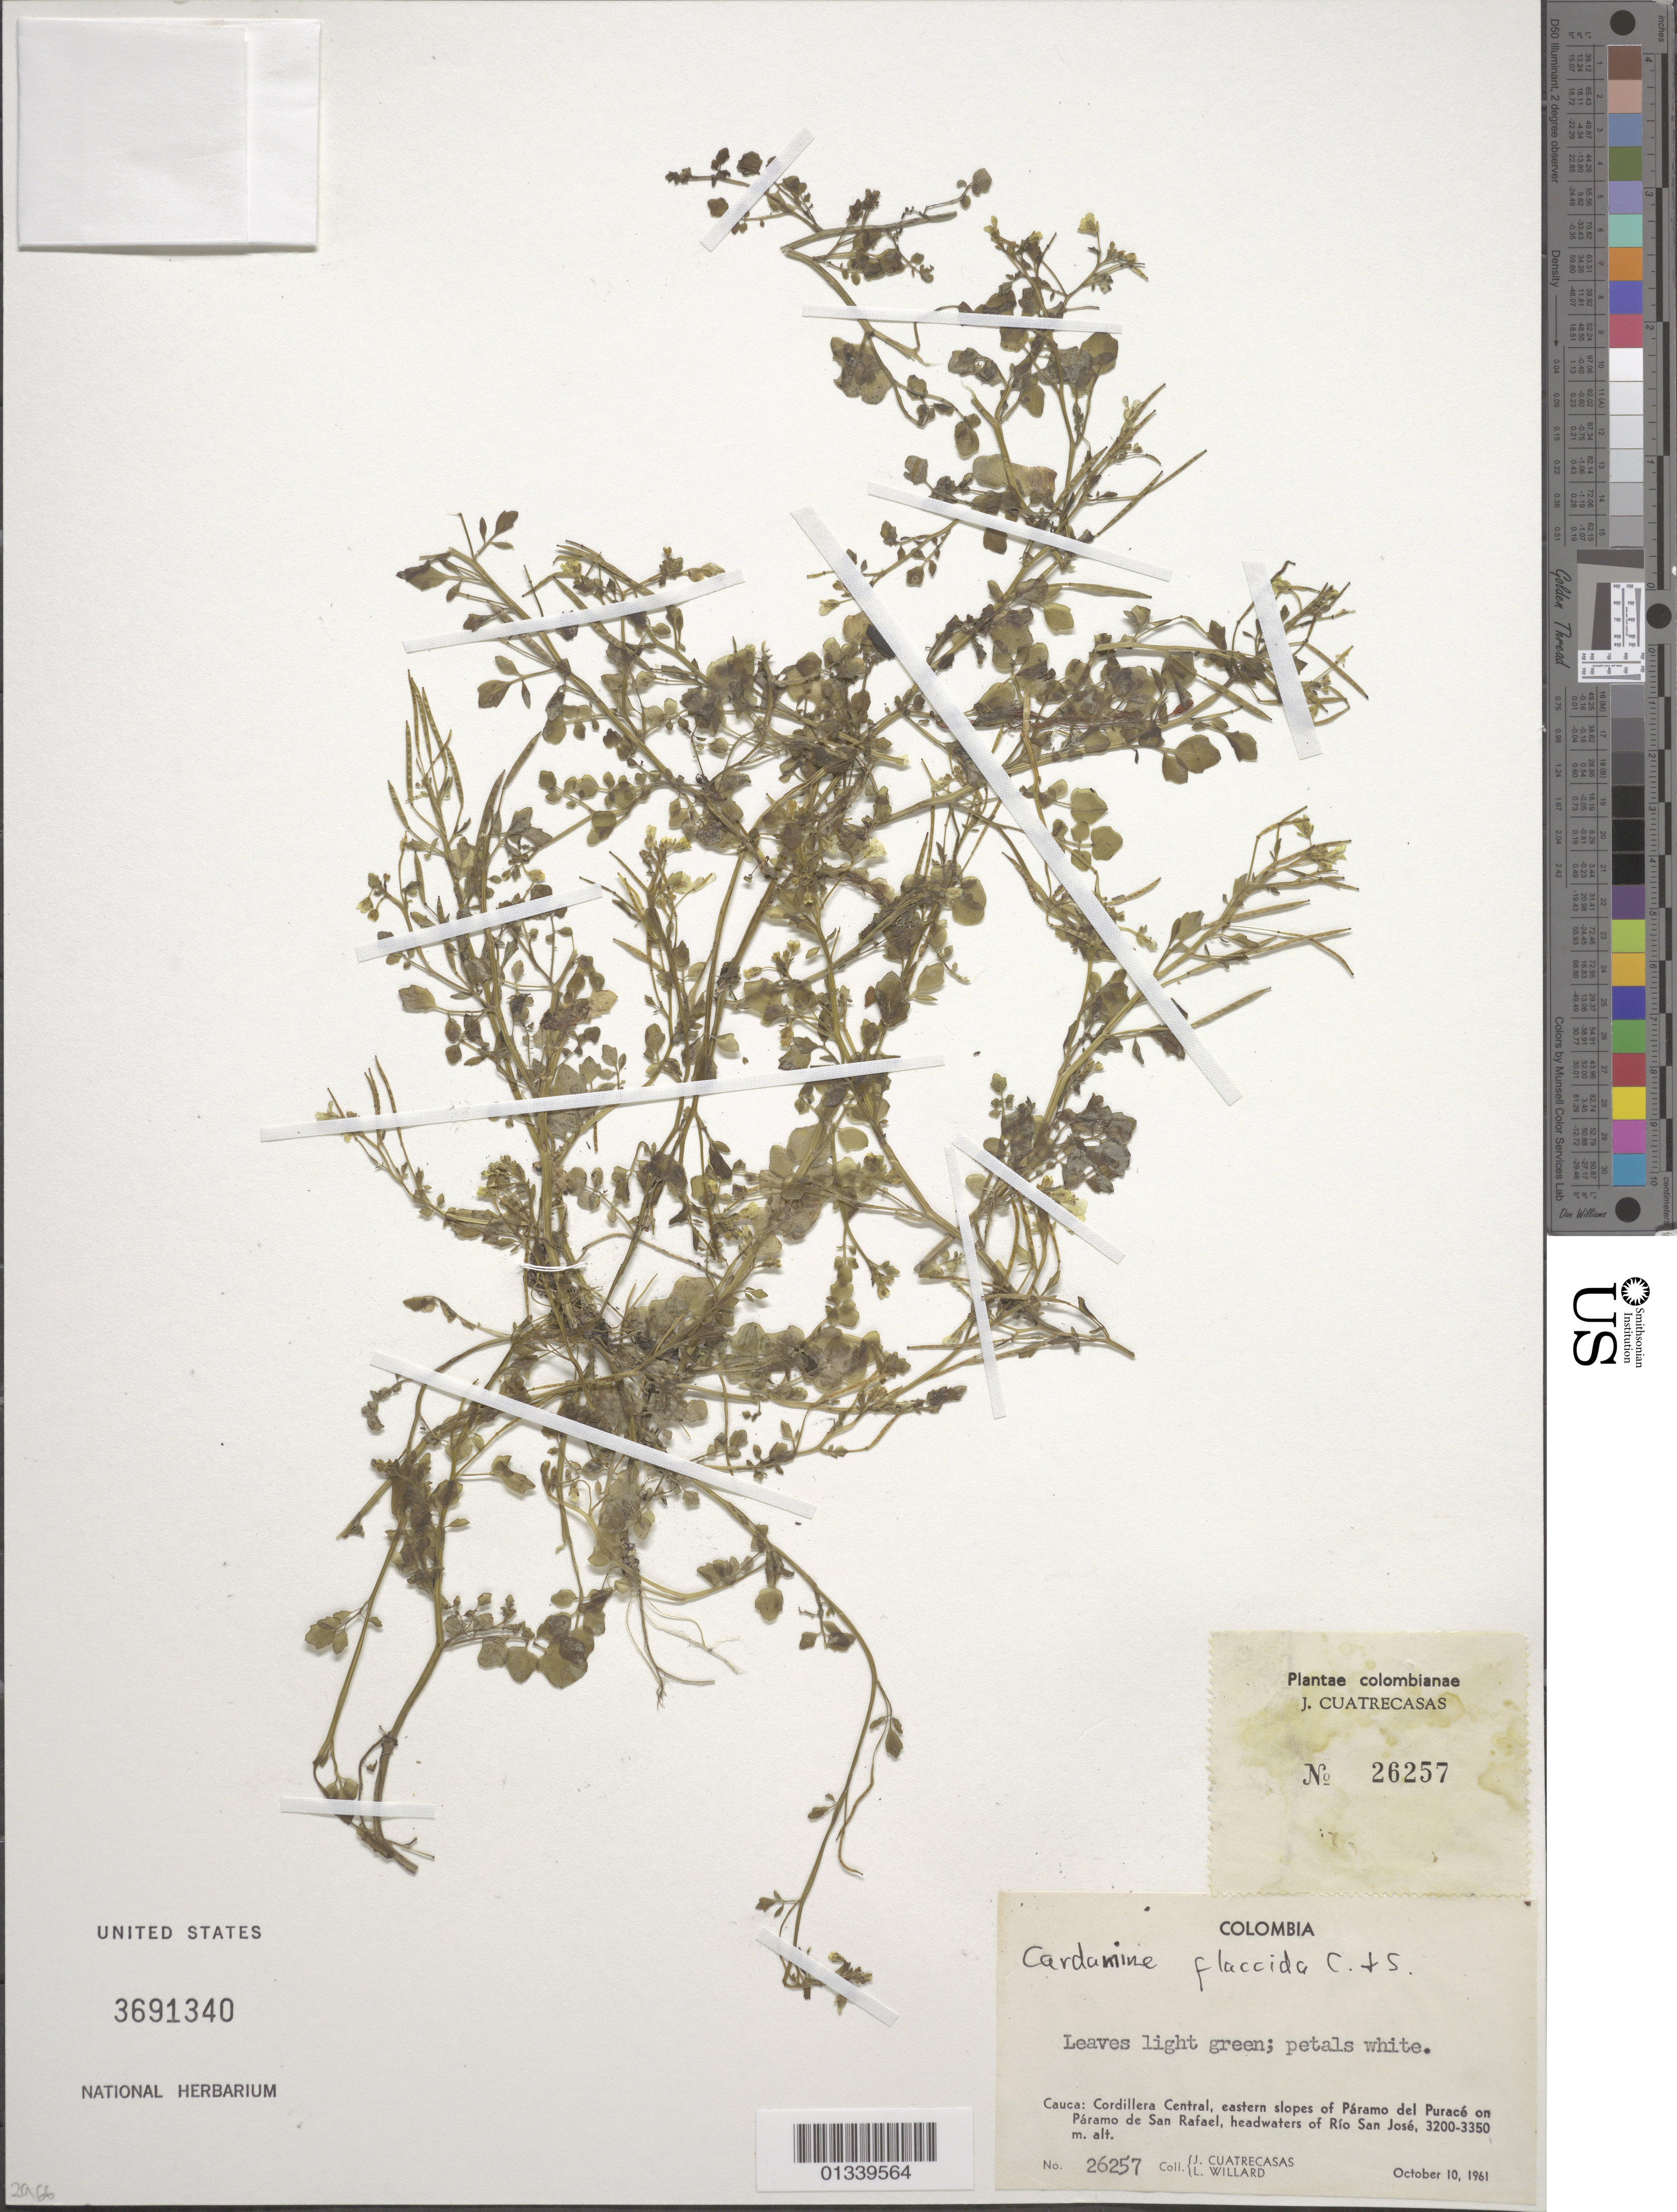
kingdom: Plantae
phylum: Tracheophyta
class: Magnoliopsida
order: Brassicales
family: Brassicaceae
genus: Cardamine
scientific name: Cardamine flaccida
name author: Cham. & Schltdl.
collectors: J. Cuatrecasas & L. Willard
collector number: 26257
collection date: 1961-10-10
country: Colombia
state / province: Cauca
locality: Cordillera Central, eastern slopes of Paramo del Purace on Paramo de San Rafael, headwaters of Rio San Jose.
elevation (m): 3200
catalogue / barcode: US 3691340